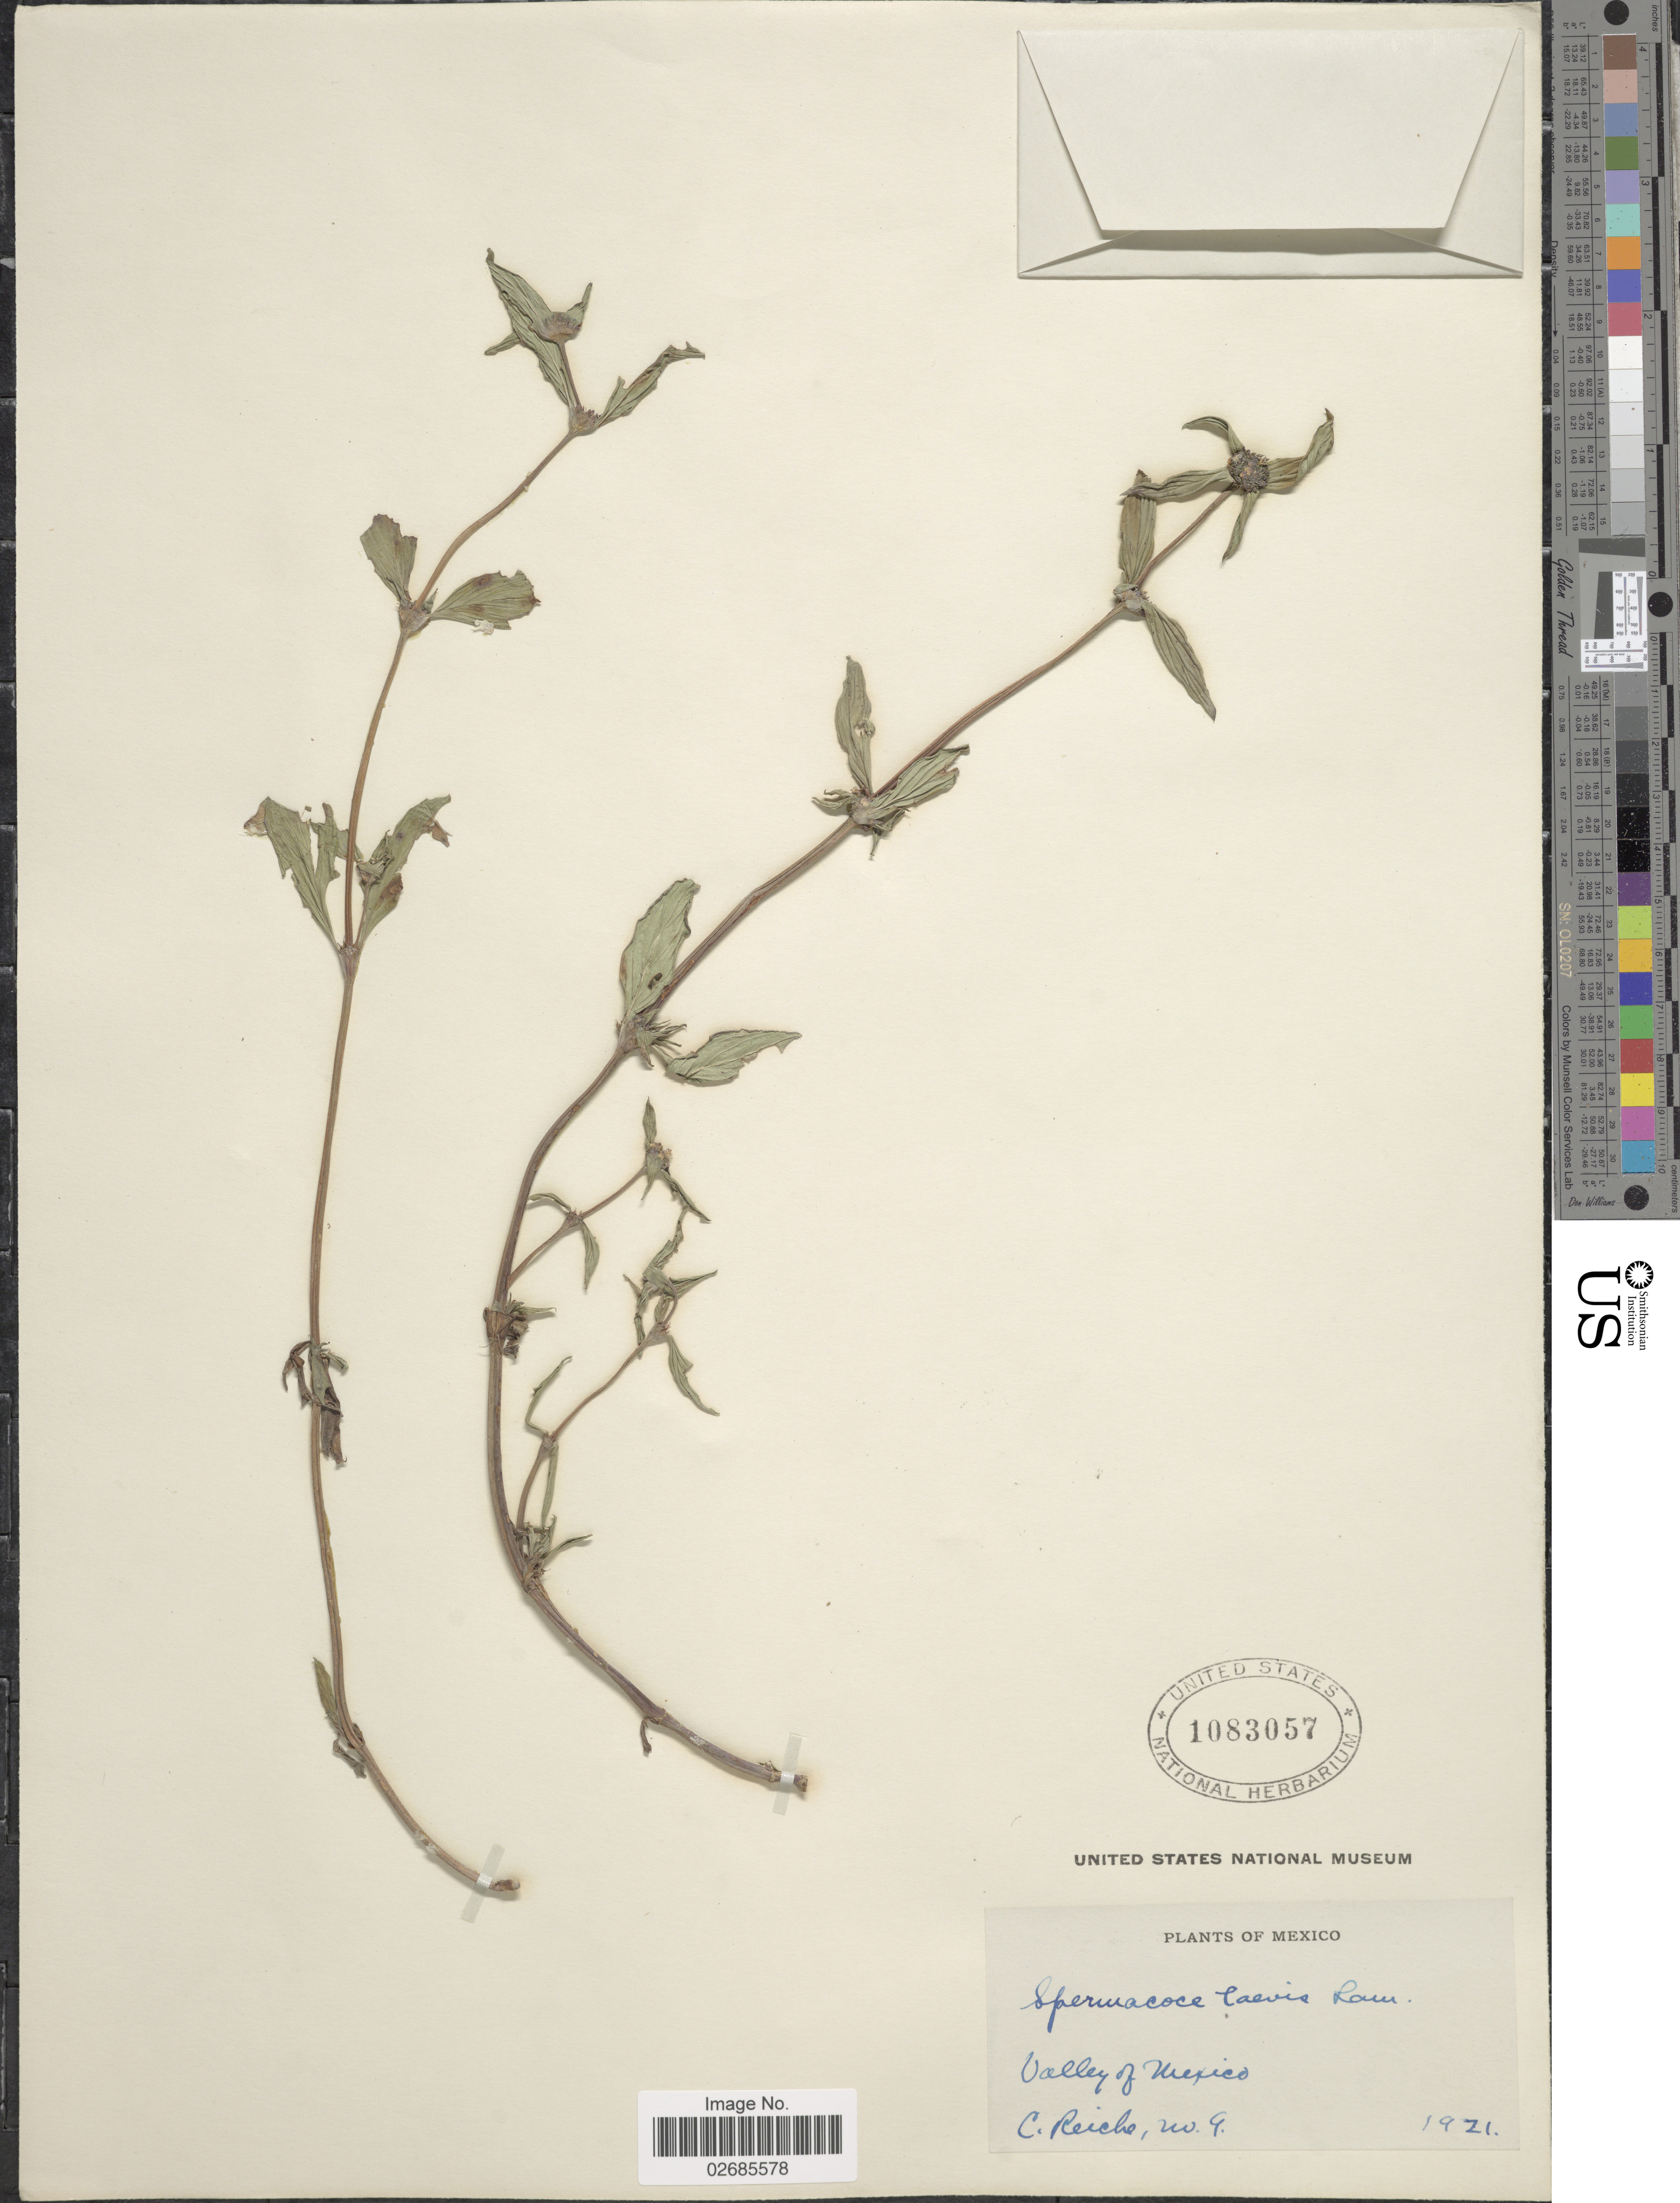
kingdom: Plantae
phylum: Tracheophyta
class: Magnoliopsida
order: Gentianales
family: Rubiaceae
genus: Borreria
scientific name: Borreria assurgens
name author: (Ruiz & Pav.) Griseb.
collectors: Reiche, C.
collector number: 9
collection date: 1921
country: Mexico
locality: Valley of Mexico.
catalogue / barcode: US 1083057